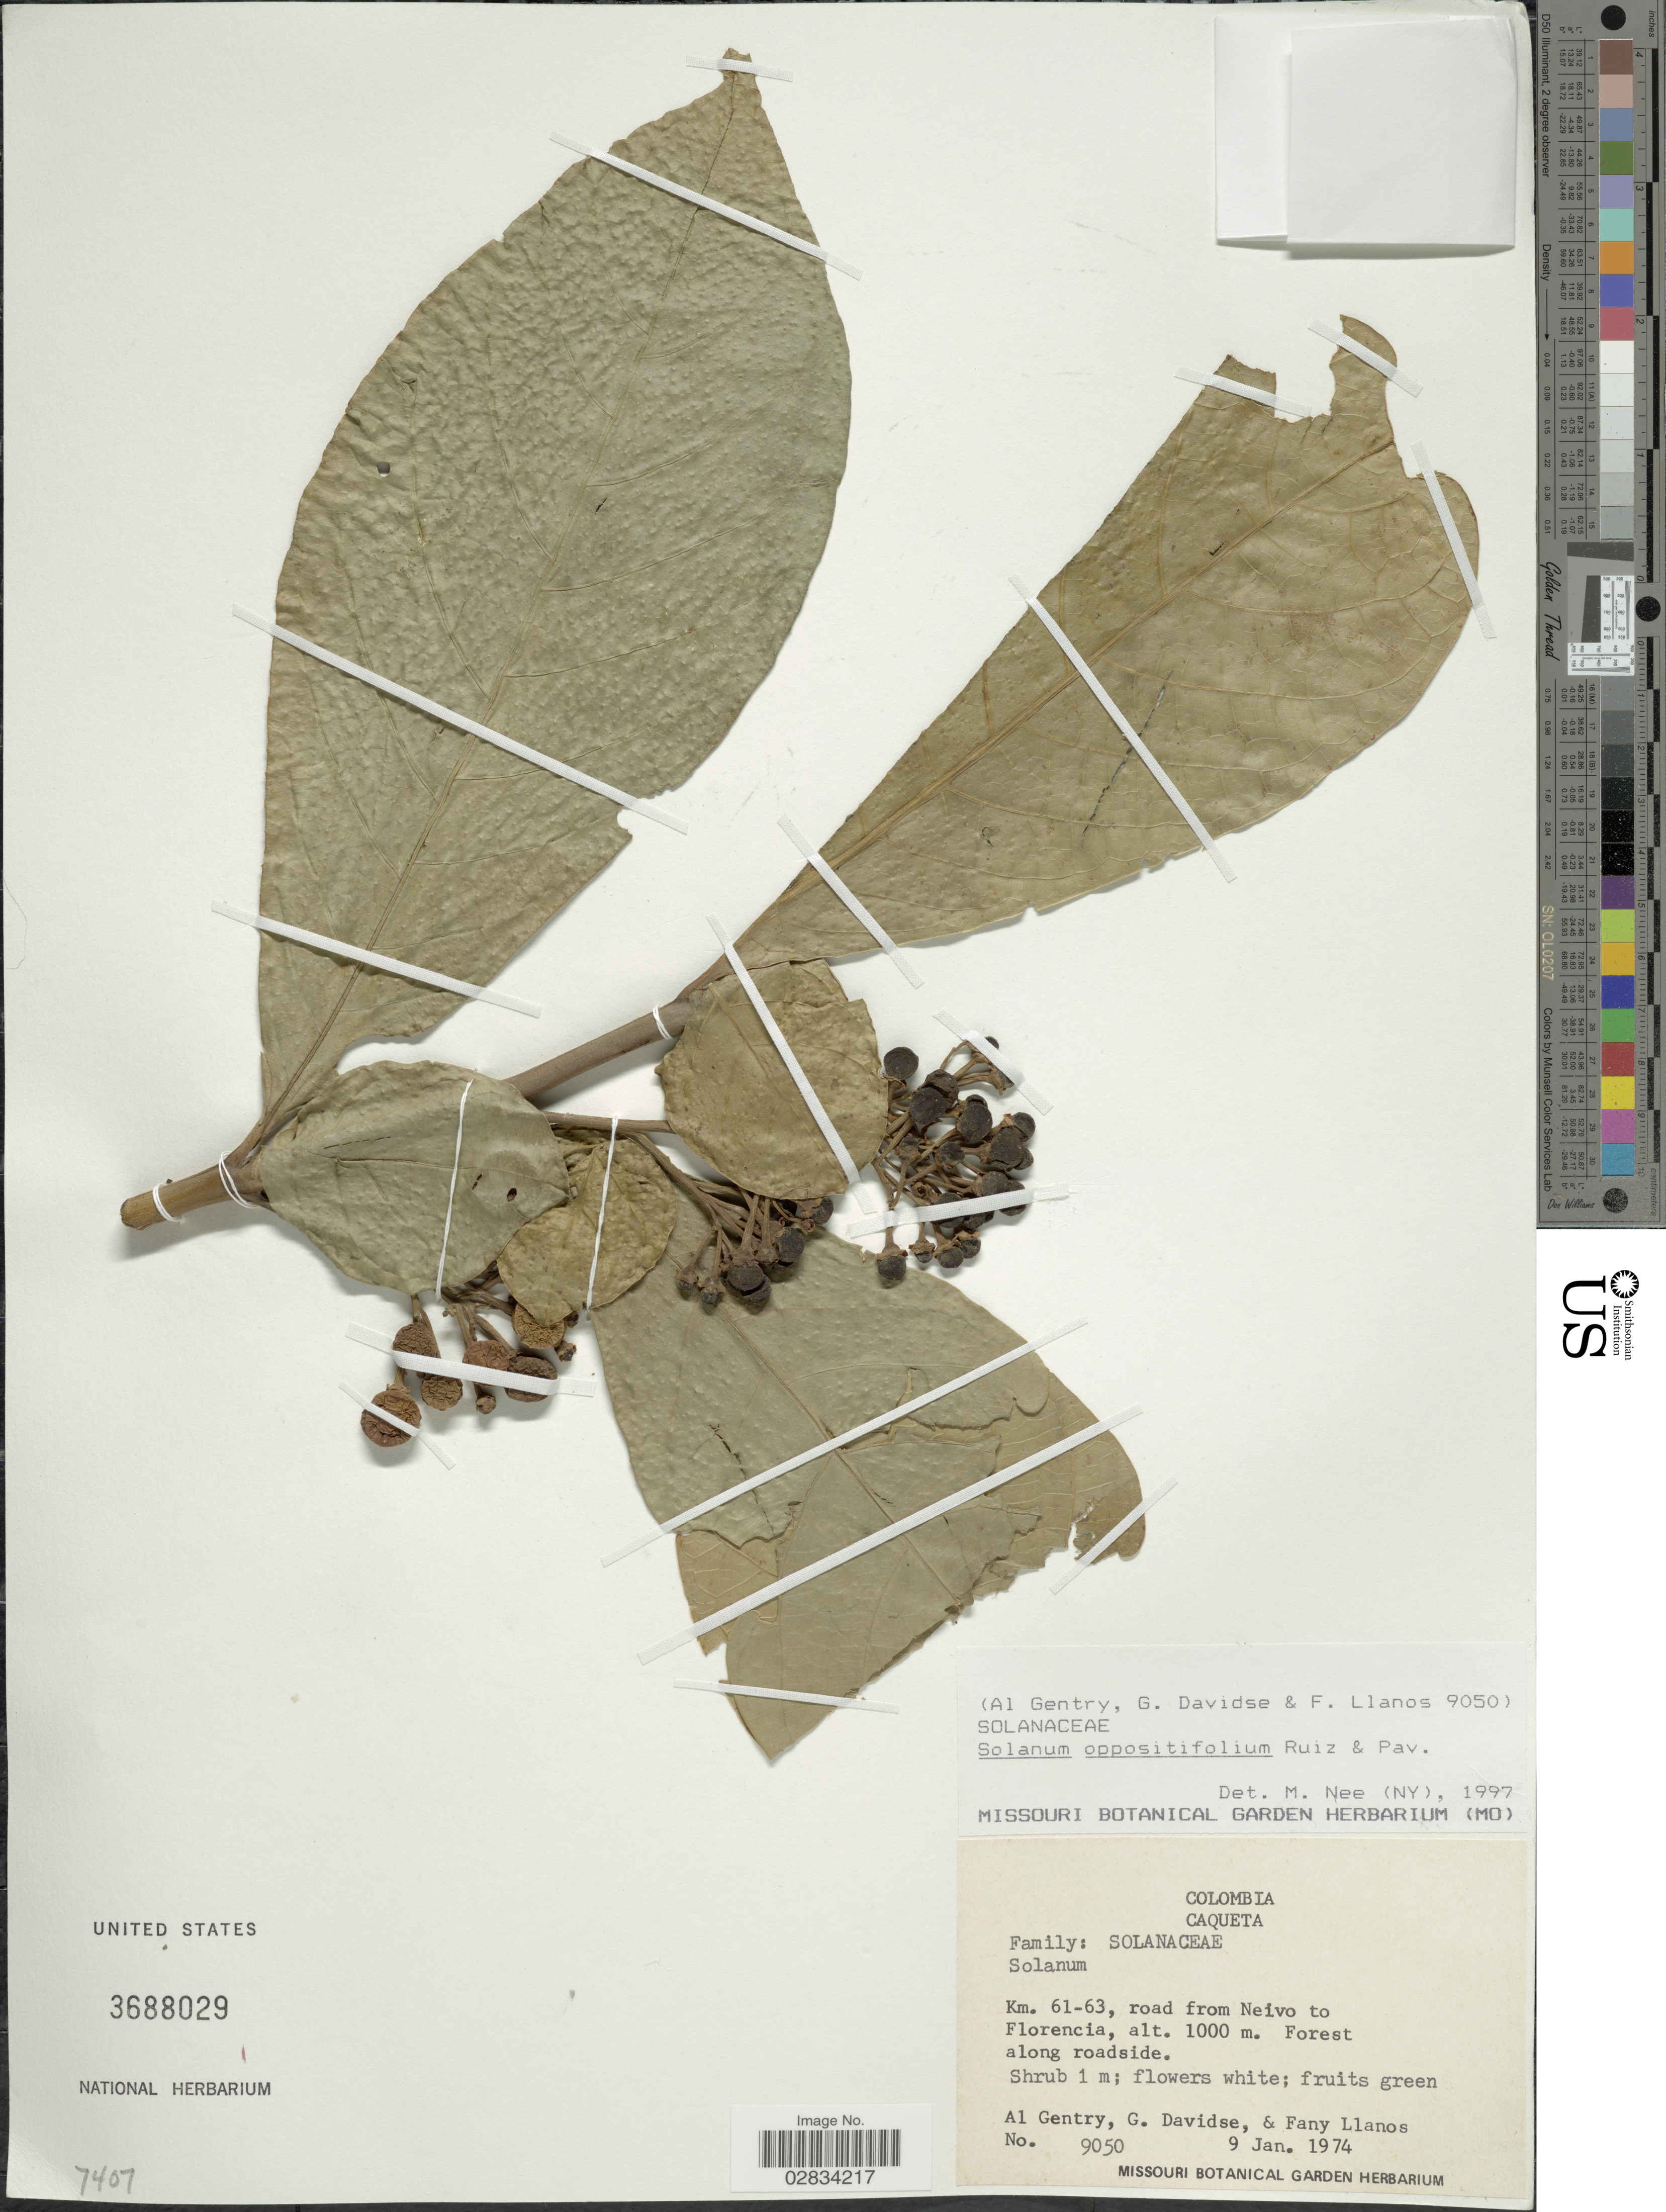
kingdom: Plantae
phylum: Tracheophyta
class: Magnoliopsida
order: Solanales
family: Solanaceae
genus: Solanum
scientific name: Solanum oppositifolium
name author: Ruiz & Pav.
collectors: A. Gentry, G. Davidse & F. Llanos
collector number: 9050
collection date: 1974-01-09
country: Colombia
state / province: Caquetá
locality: Km. 61-63, road from Neivo to Florencia.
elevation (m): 1000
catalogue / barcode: US 3688029